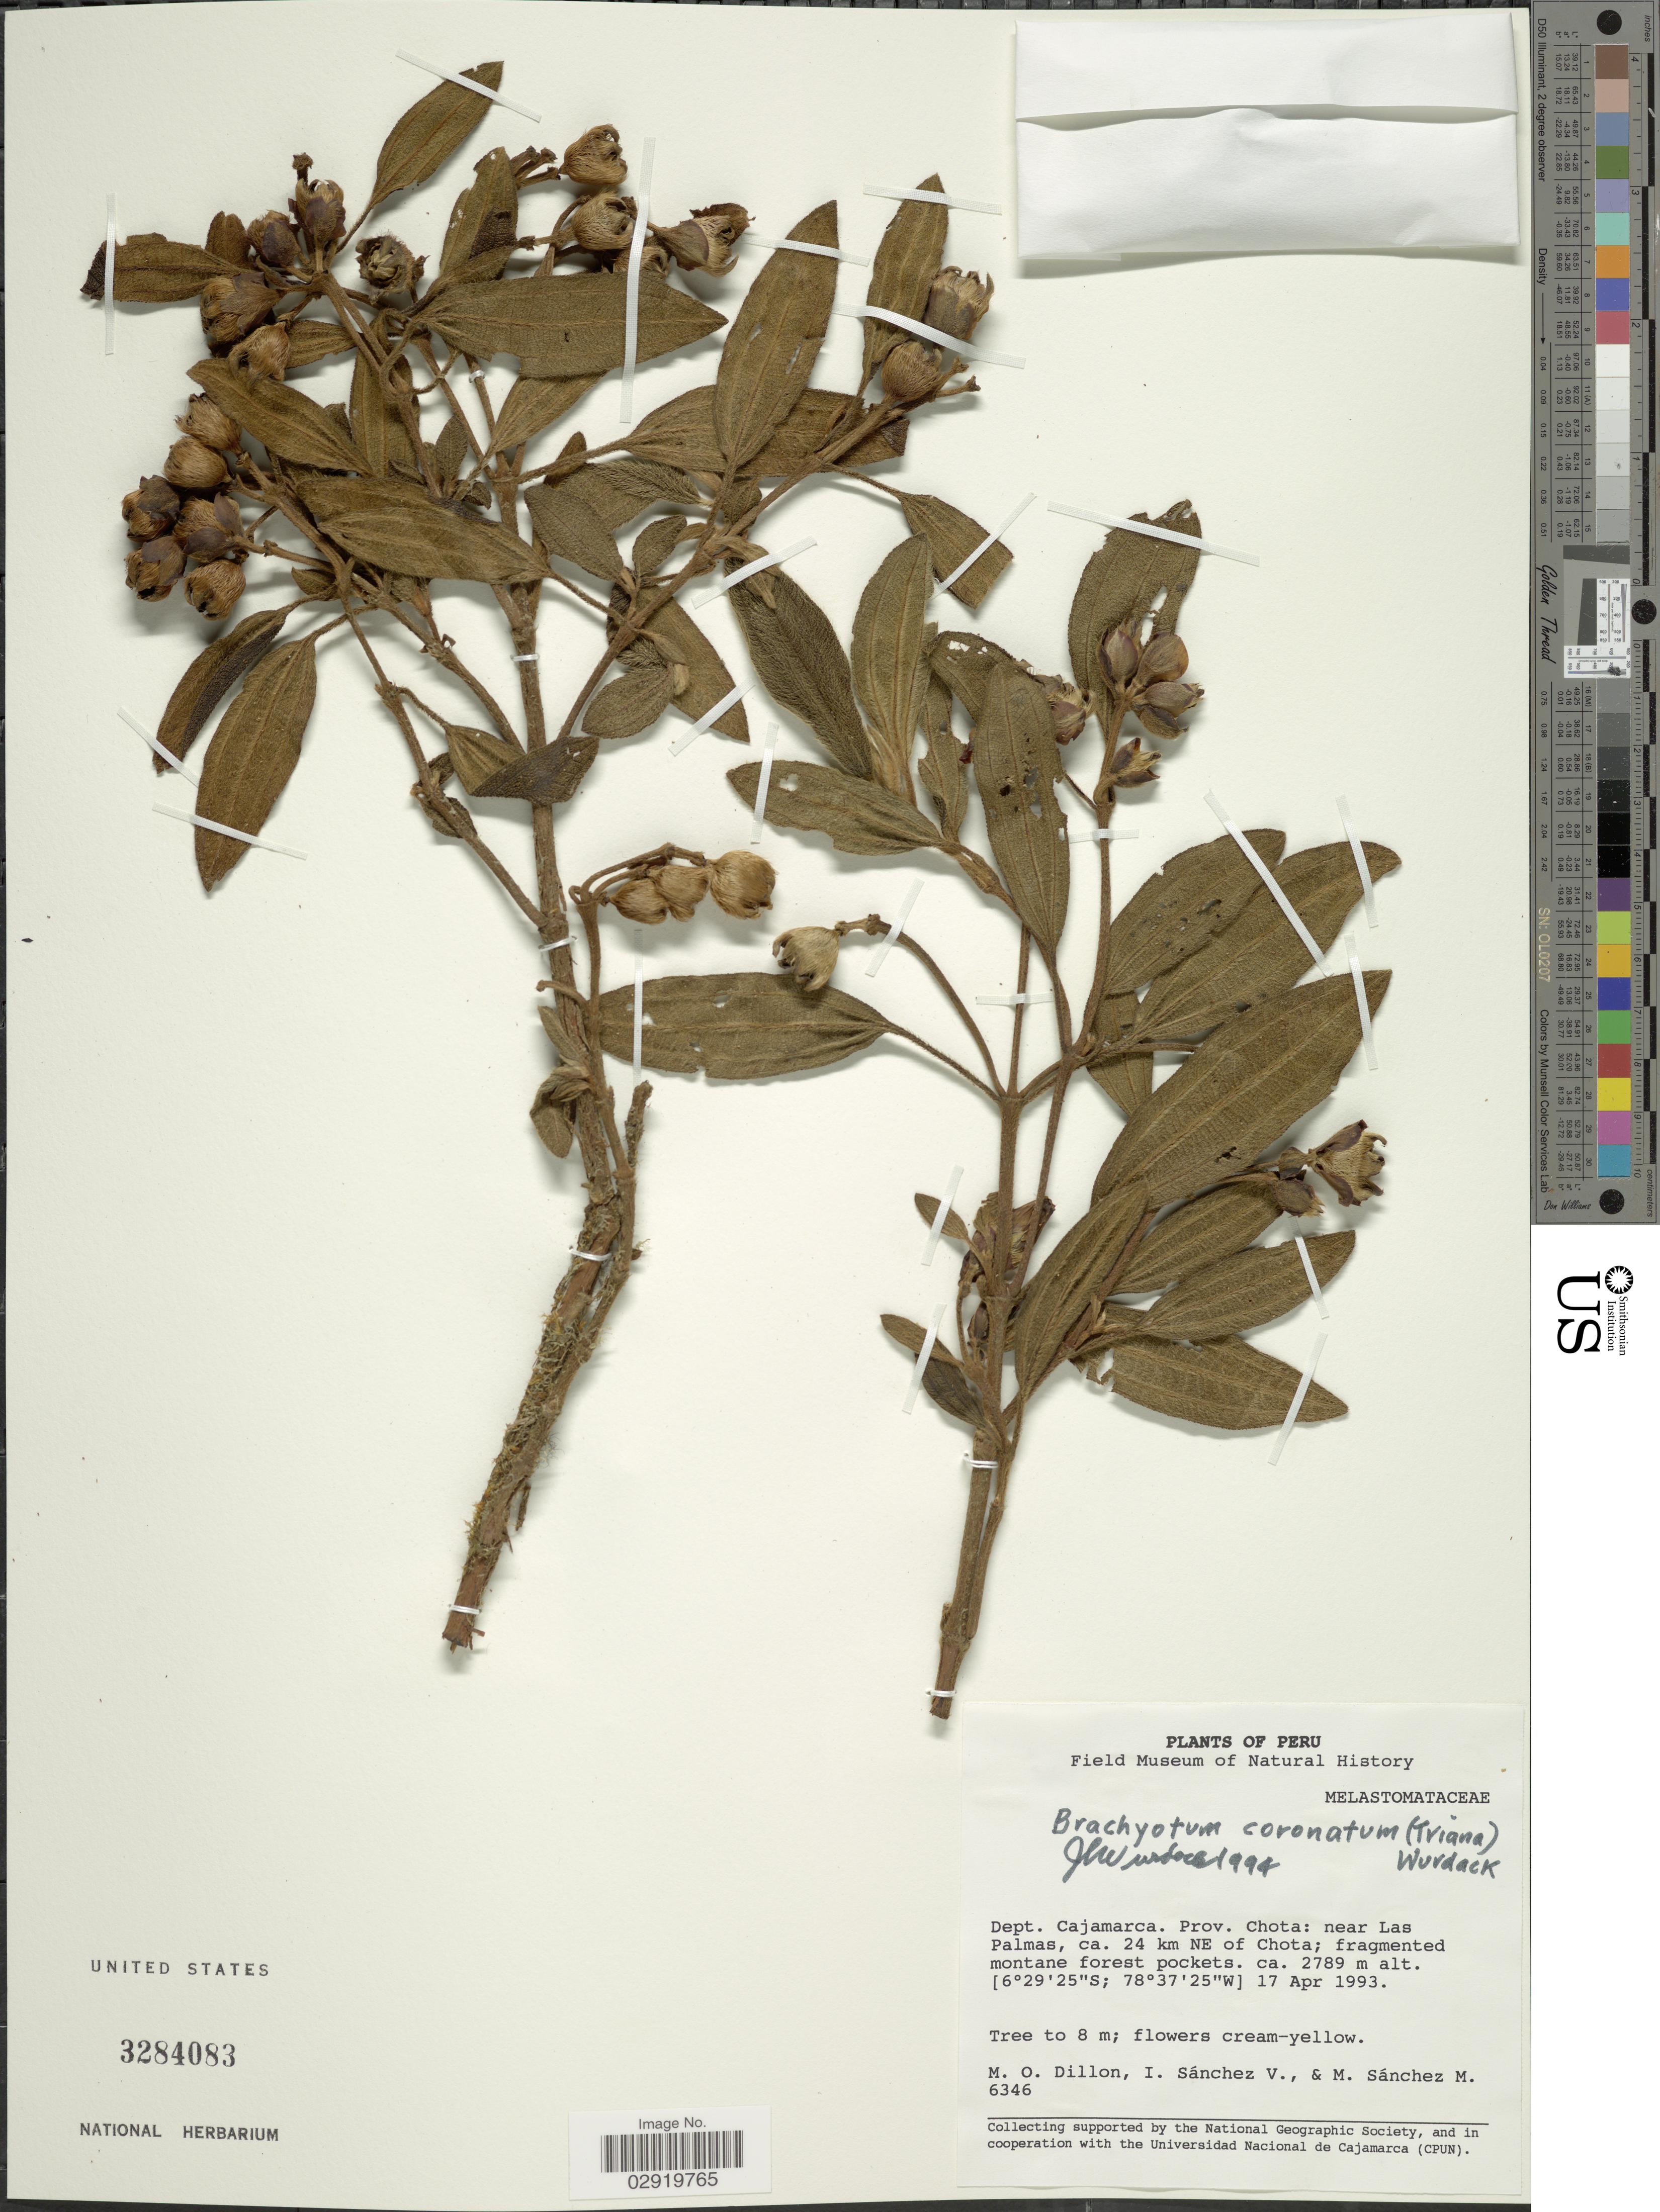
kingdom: Plantae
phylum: Tracheophyta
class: Magnoliopsida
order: Myrtales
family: Melastomataceae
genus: Brachyotum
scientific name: Brachyotum coronatum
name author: (Triana) Wurdack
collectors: M. O. Dillon, I. Sánchez Vega & M. Sanchez M.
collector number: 6346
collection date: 1993-04-17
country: Peru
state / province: Cajamarca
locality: Dept. Cajamarca. Prov. Chota: near Las Palmas, ca. 24 km NE of Chota.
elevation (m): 2789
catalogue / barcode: US 3284083